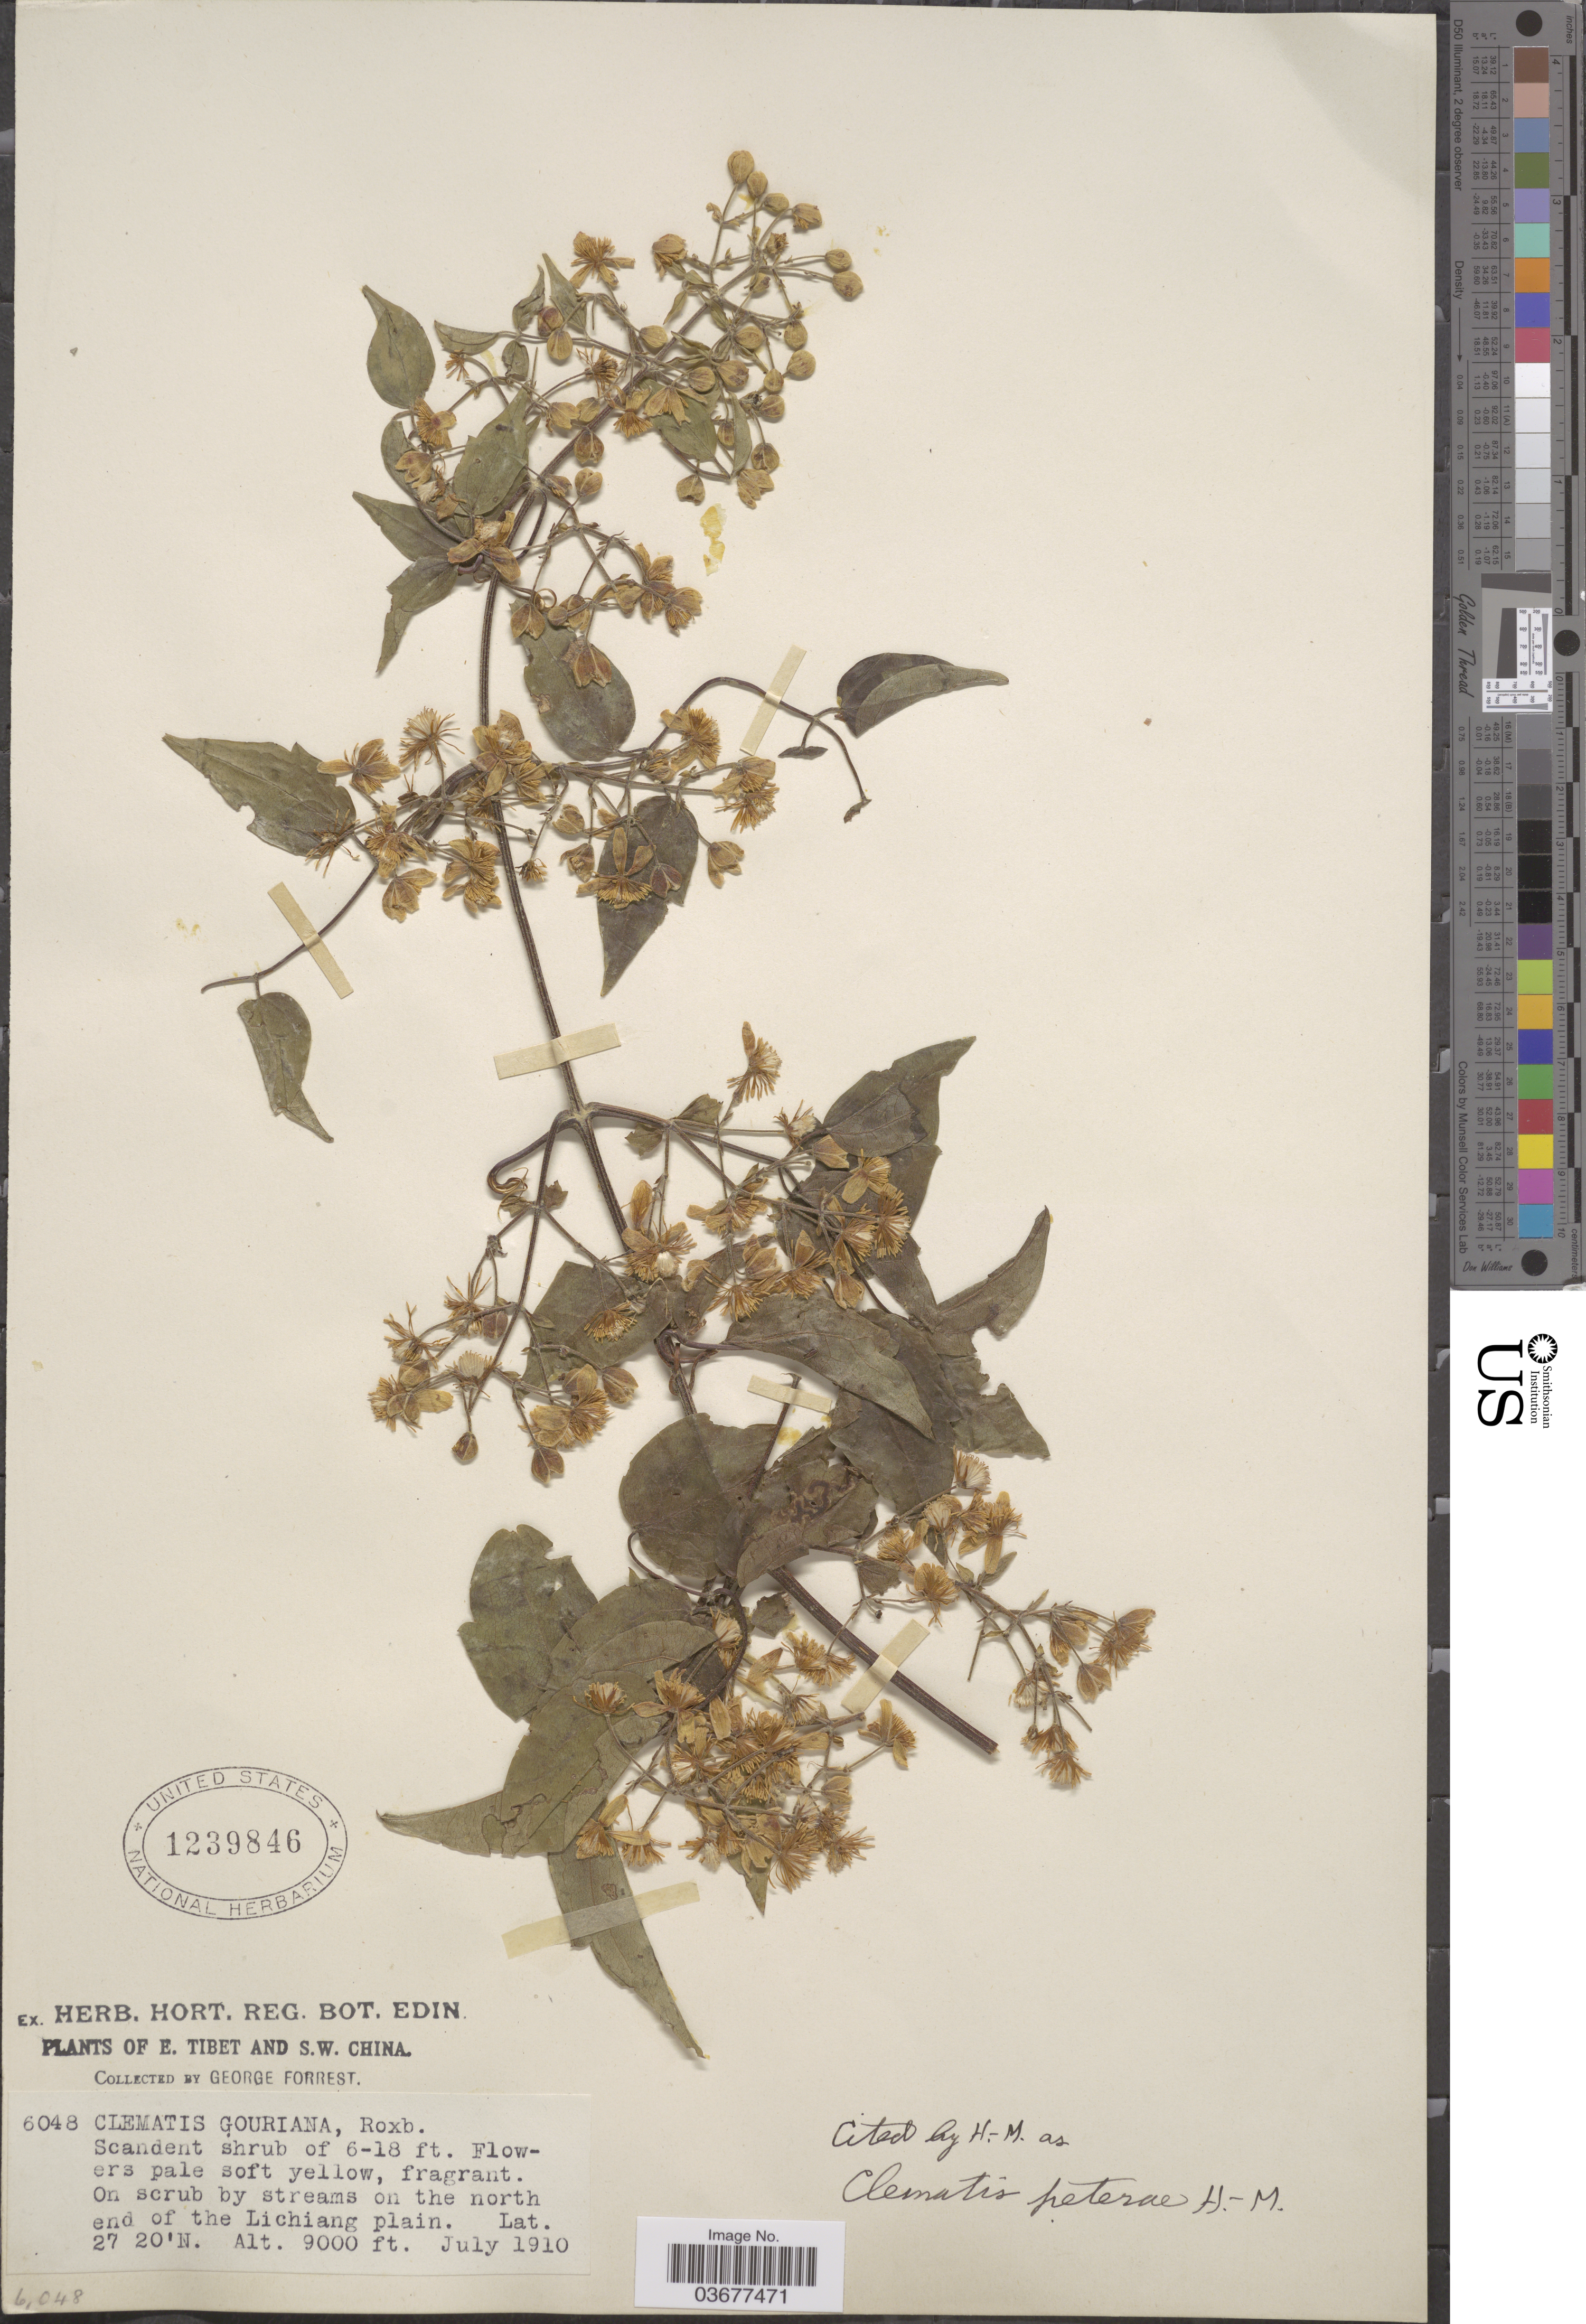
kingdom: Plantae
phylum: Tracheophyta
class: Magnoliopsida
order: Ranunculales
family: Ranunculaceae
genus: Clematis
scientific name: Clematis peterae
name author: Hand.-Mazz.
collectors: G. Forrest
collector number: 6048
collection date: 1910-07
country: China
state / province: Xizang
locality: E. Tibet and S.W. China. On scrub by streams on the north end of the Lichiang plain.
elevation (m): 2743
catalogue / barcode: US 1239846